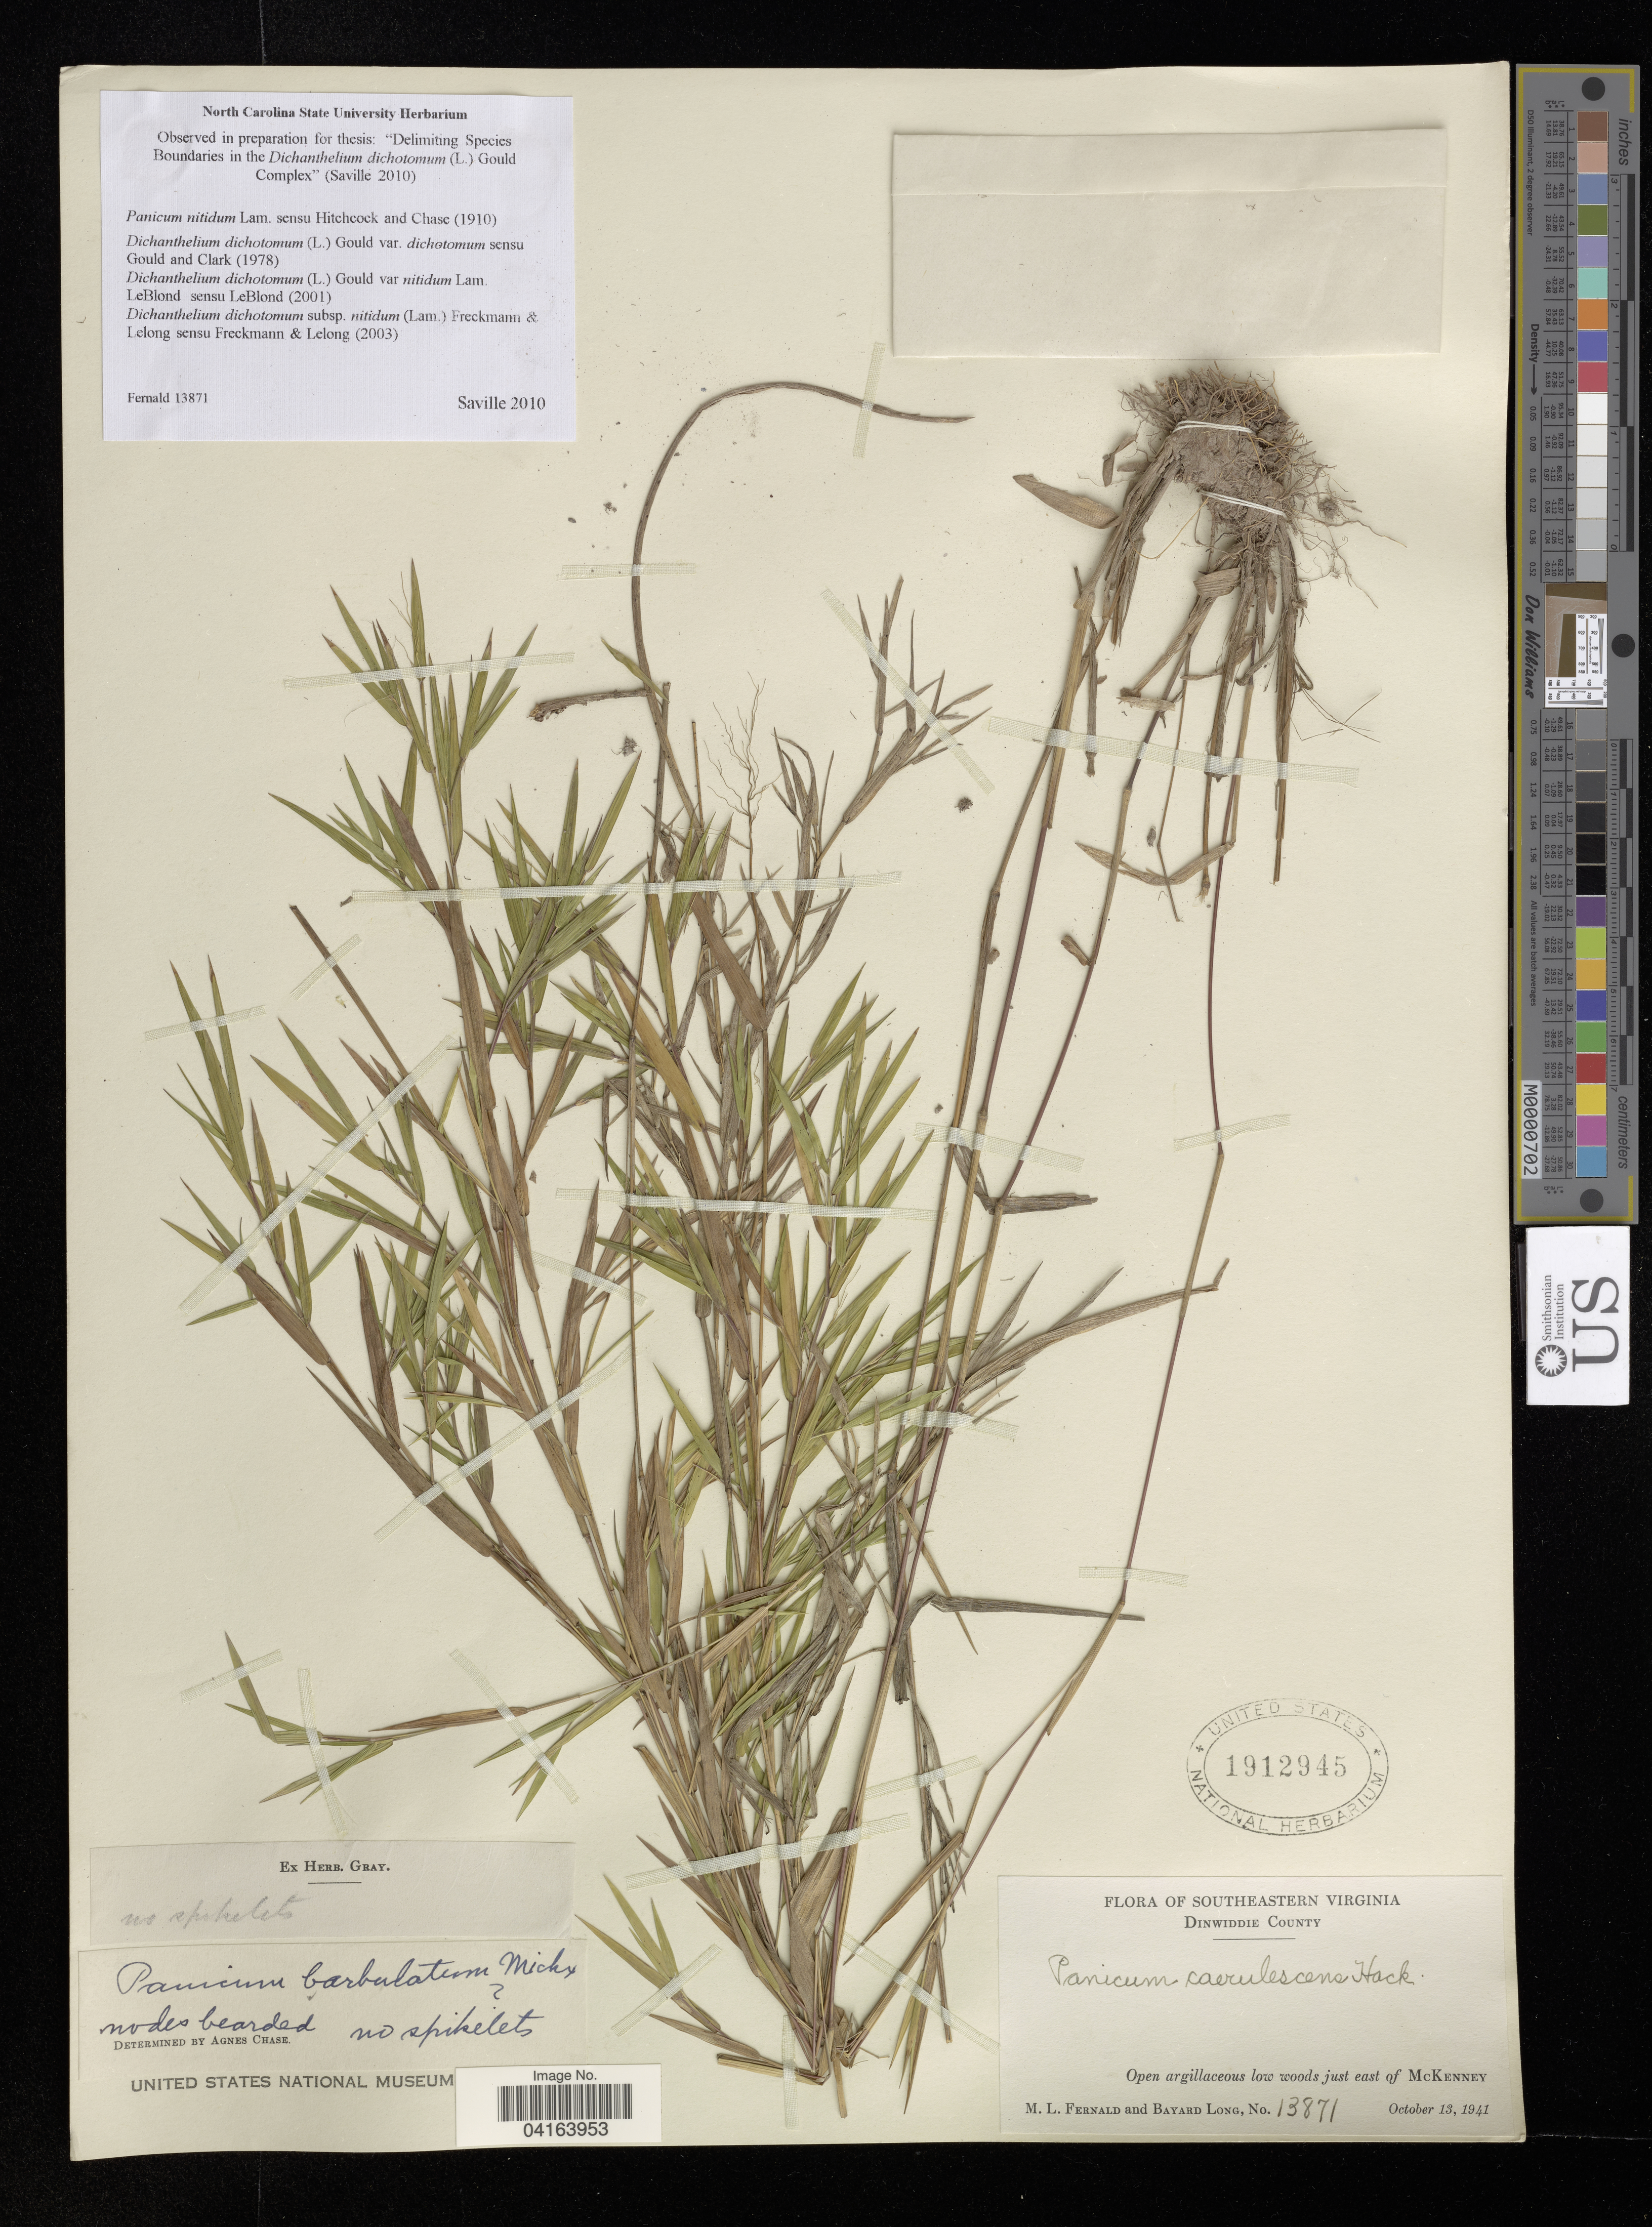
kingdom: Plantae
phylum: Tracheophyta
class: Liliopsida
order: Poales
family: Poaceae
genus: Dichanthelium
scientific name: Dichanthelium dichotomum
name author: (L.) Gould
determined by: Saville, A. C., (NCSC), North Carolina State University (UNITED STATES)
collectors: M. L. Fernald & B. Long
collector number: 13871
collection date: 1941-10-13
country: United States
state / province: Virginia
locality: Southeastern Virginia. Dinwiddie County. Open argillaceous low woods just east of McKenney.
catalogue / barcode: US 1912945